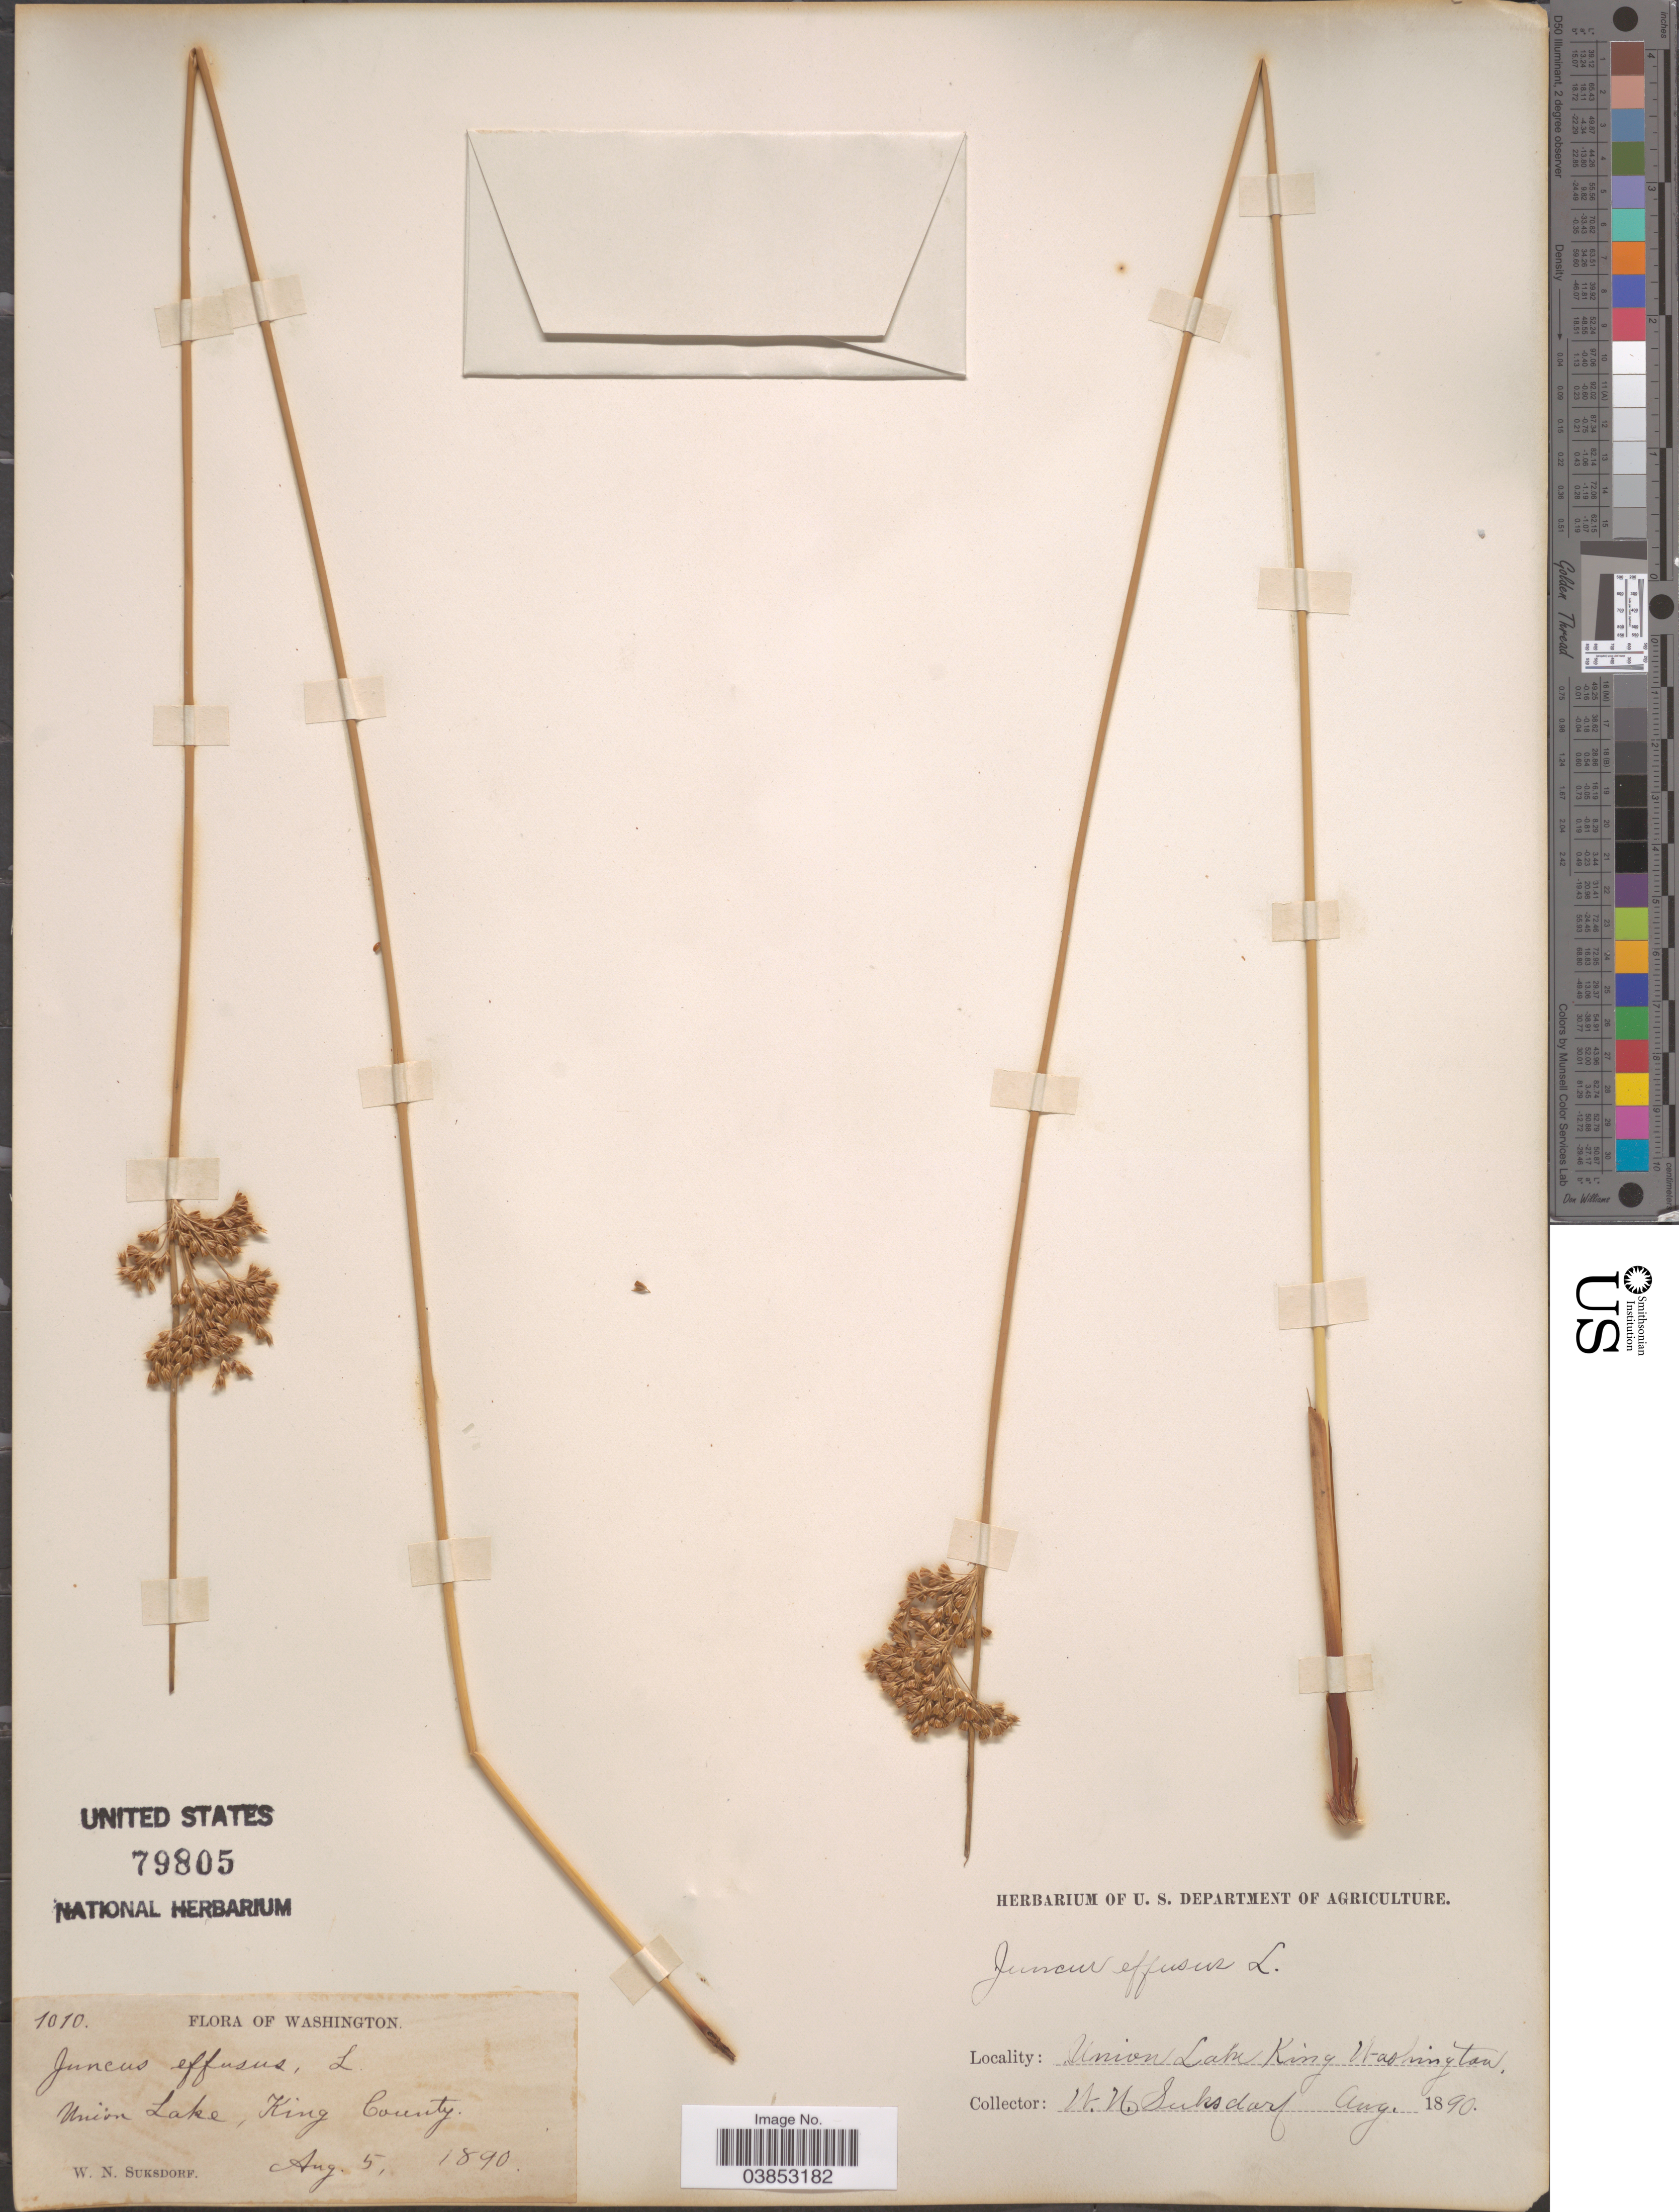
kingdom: Plantae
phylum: Tracheophyta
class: Liliopsida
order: Poales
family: Juncaceae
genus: Juncus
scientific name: Juncus effusus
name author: L.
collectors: W. N. Suksdorf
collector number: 1010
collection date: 1890-08-05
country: United States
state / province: Washington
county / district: King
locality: Union Lake, King County.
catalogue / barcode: US 79805